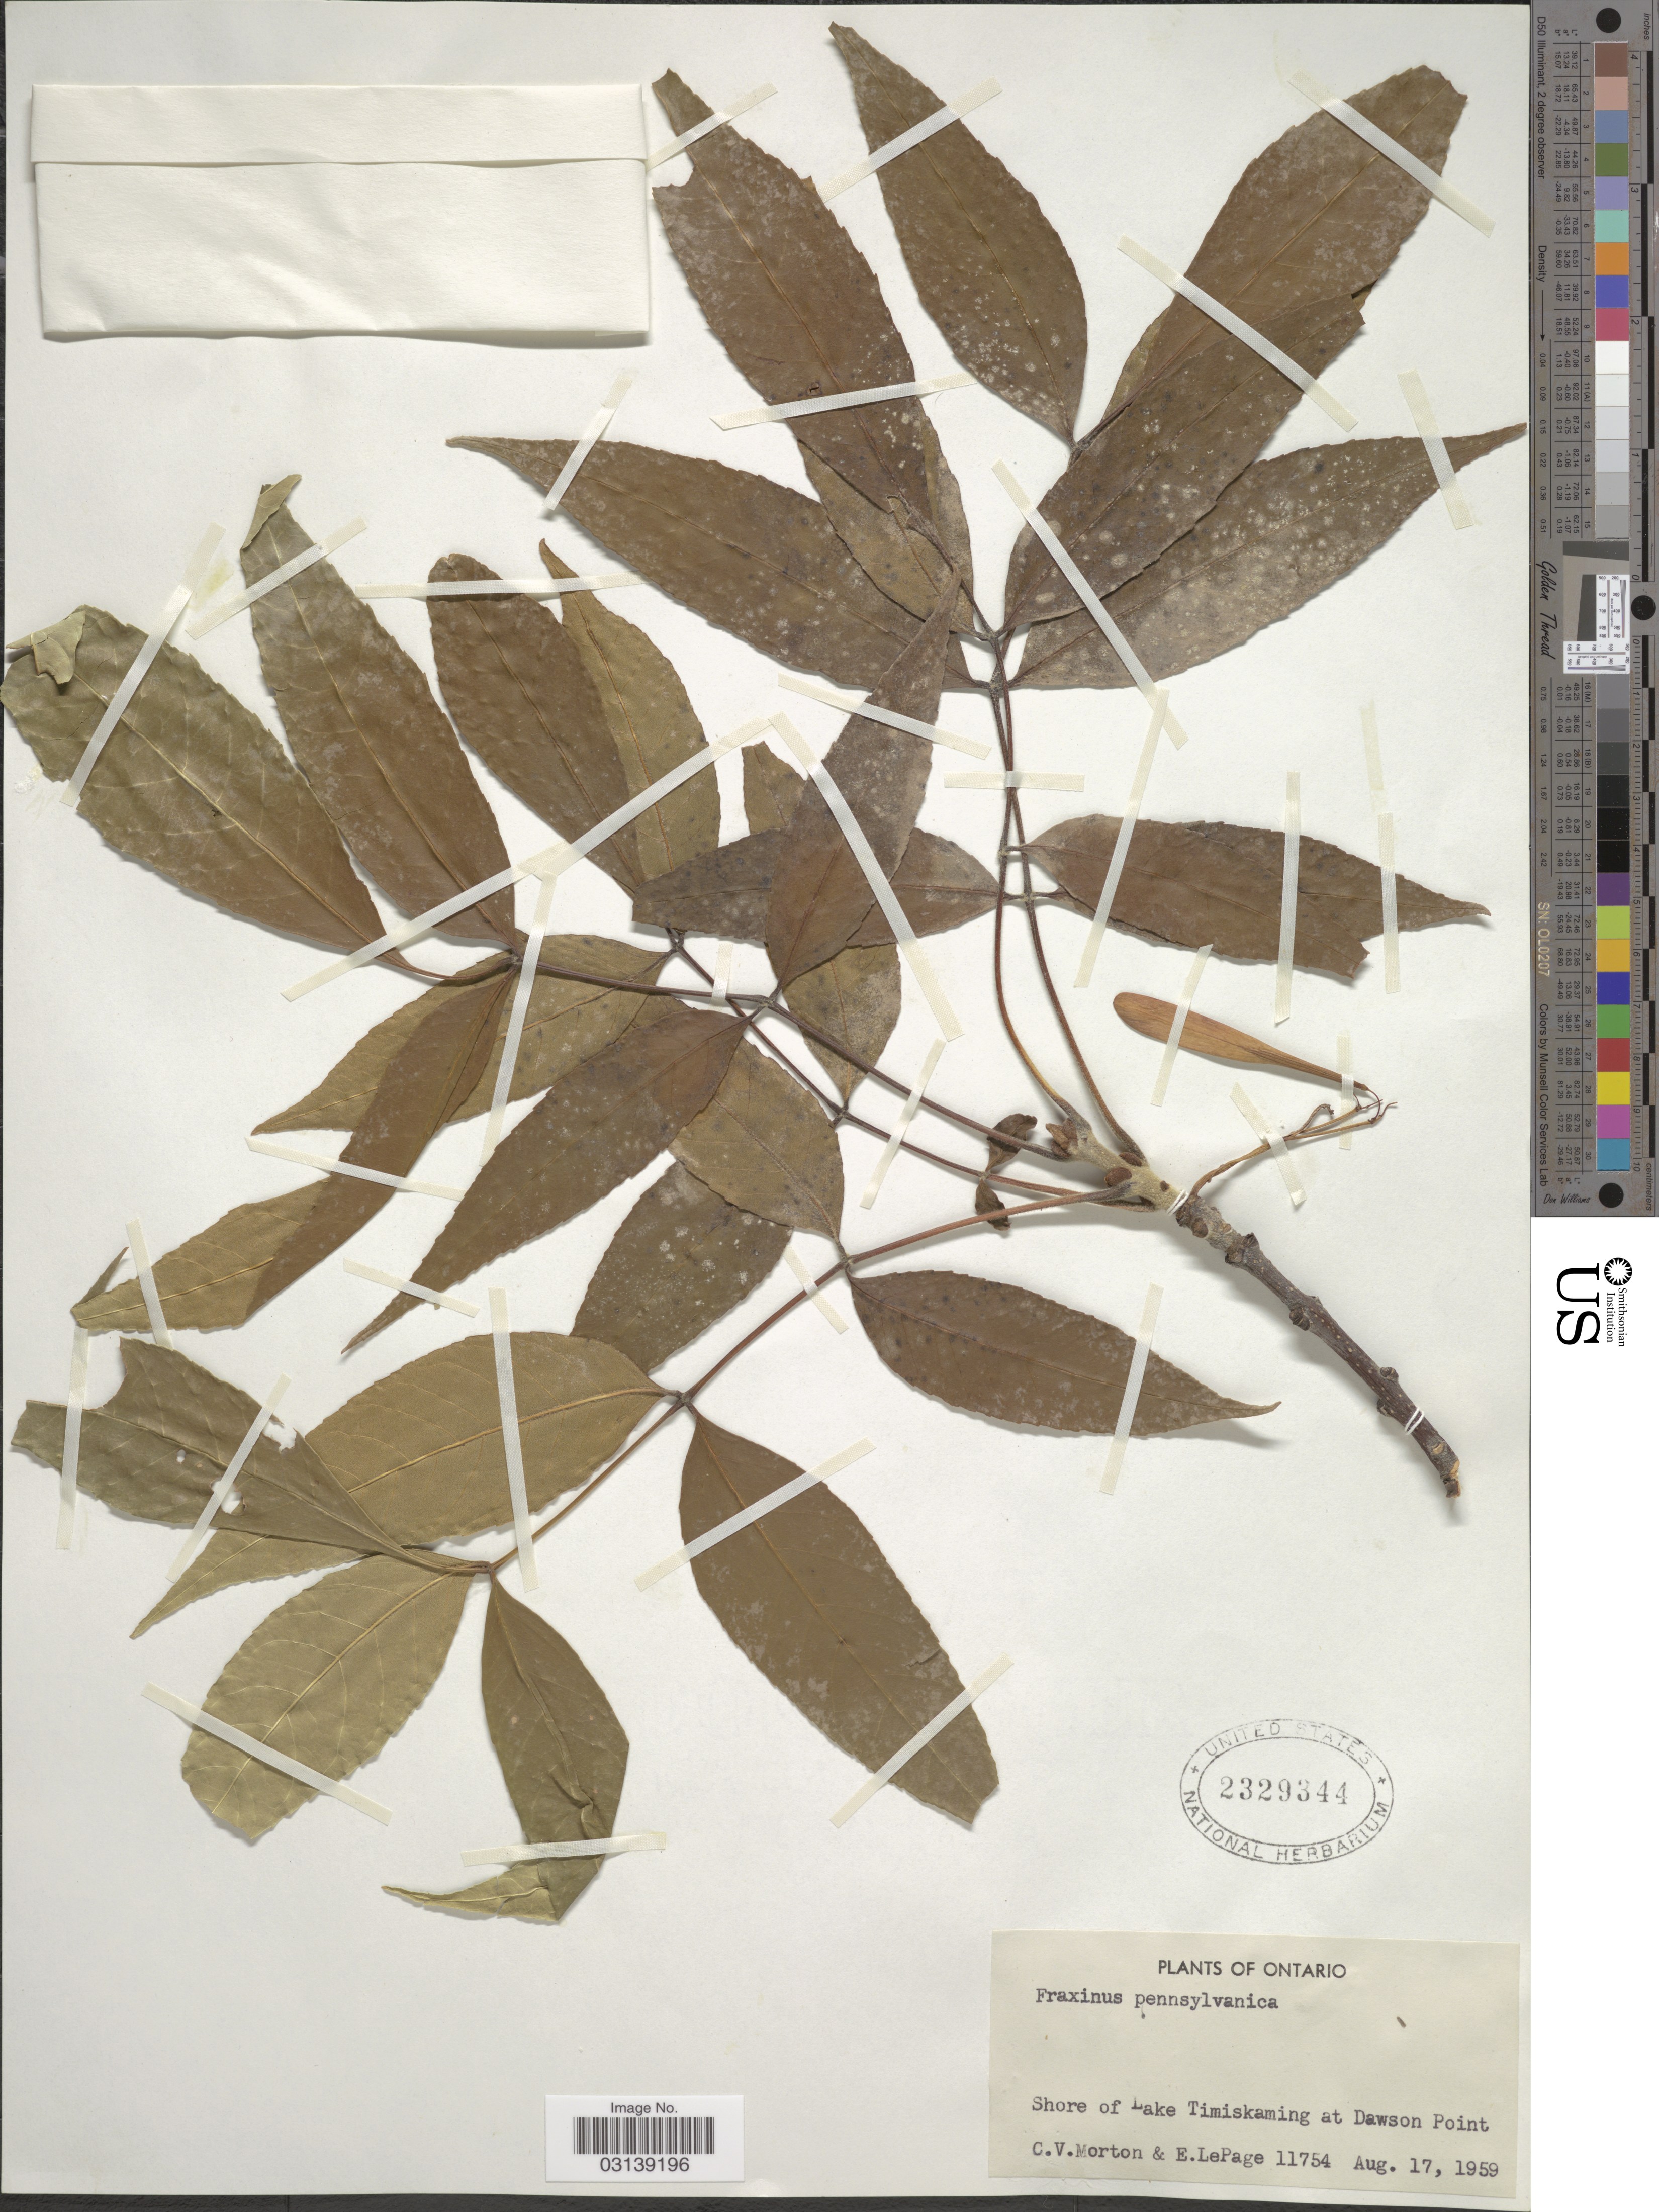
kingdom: Plantae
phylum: Tracheophyta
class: Magnoliopsida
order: Lamiales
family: Oleaceae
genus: Fraxinus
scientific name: Fraxinus pennsylvanica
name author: Marshall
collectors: C. V. Morton & E. Lepage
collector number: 11754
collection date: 1959-08-17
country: Canada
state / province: Ontario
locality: Shore of Lake Timiskaming at Dawson Point.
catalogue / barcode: US 2329344